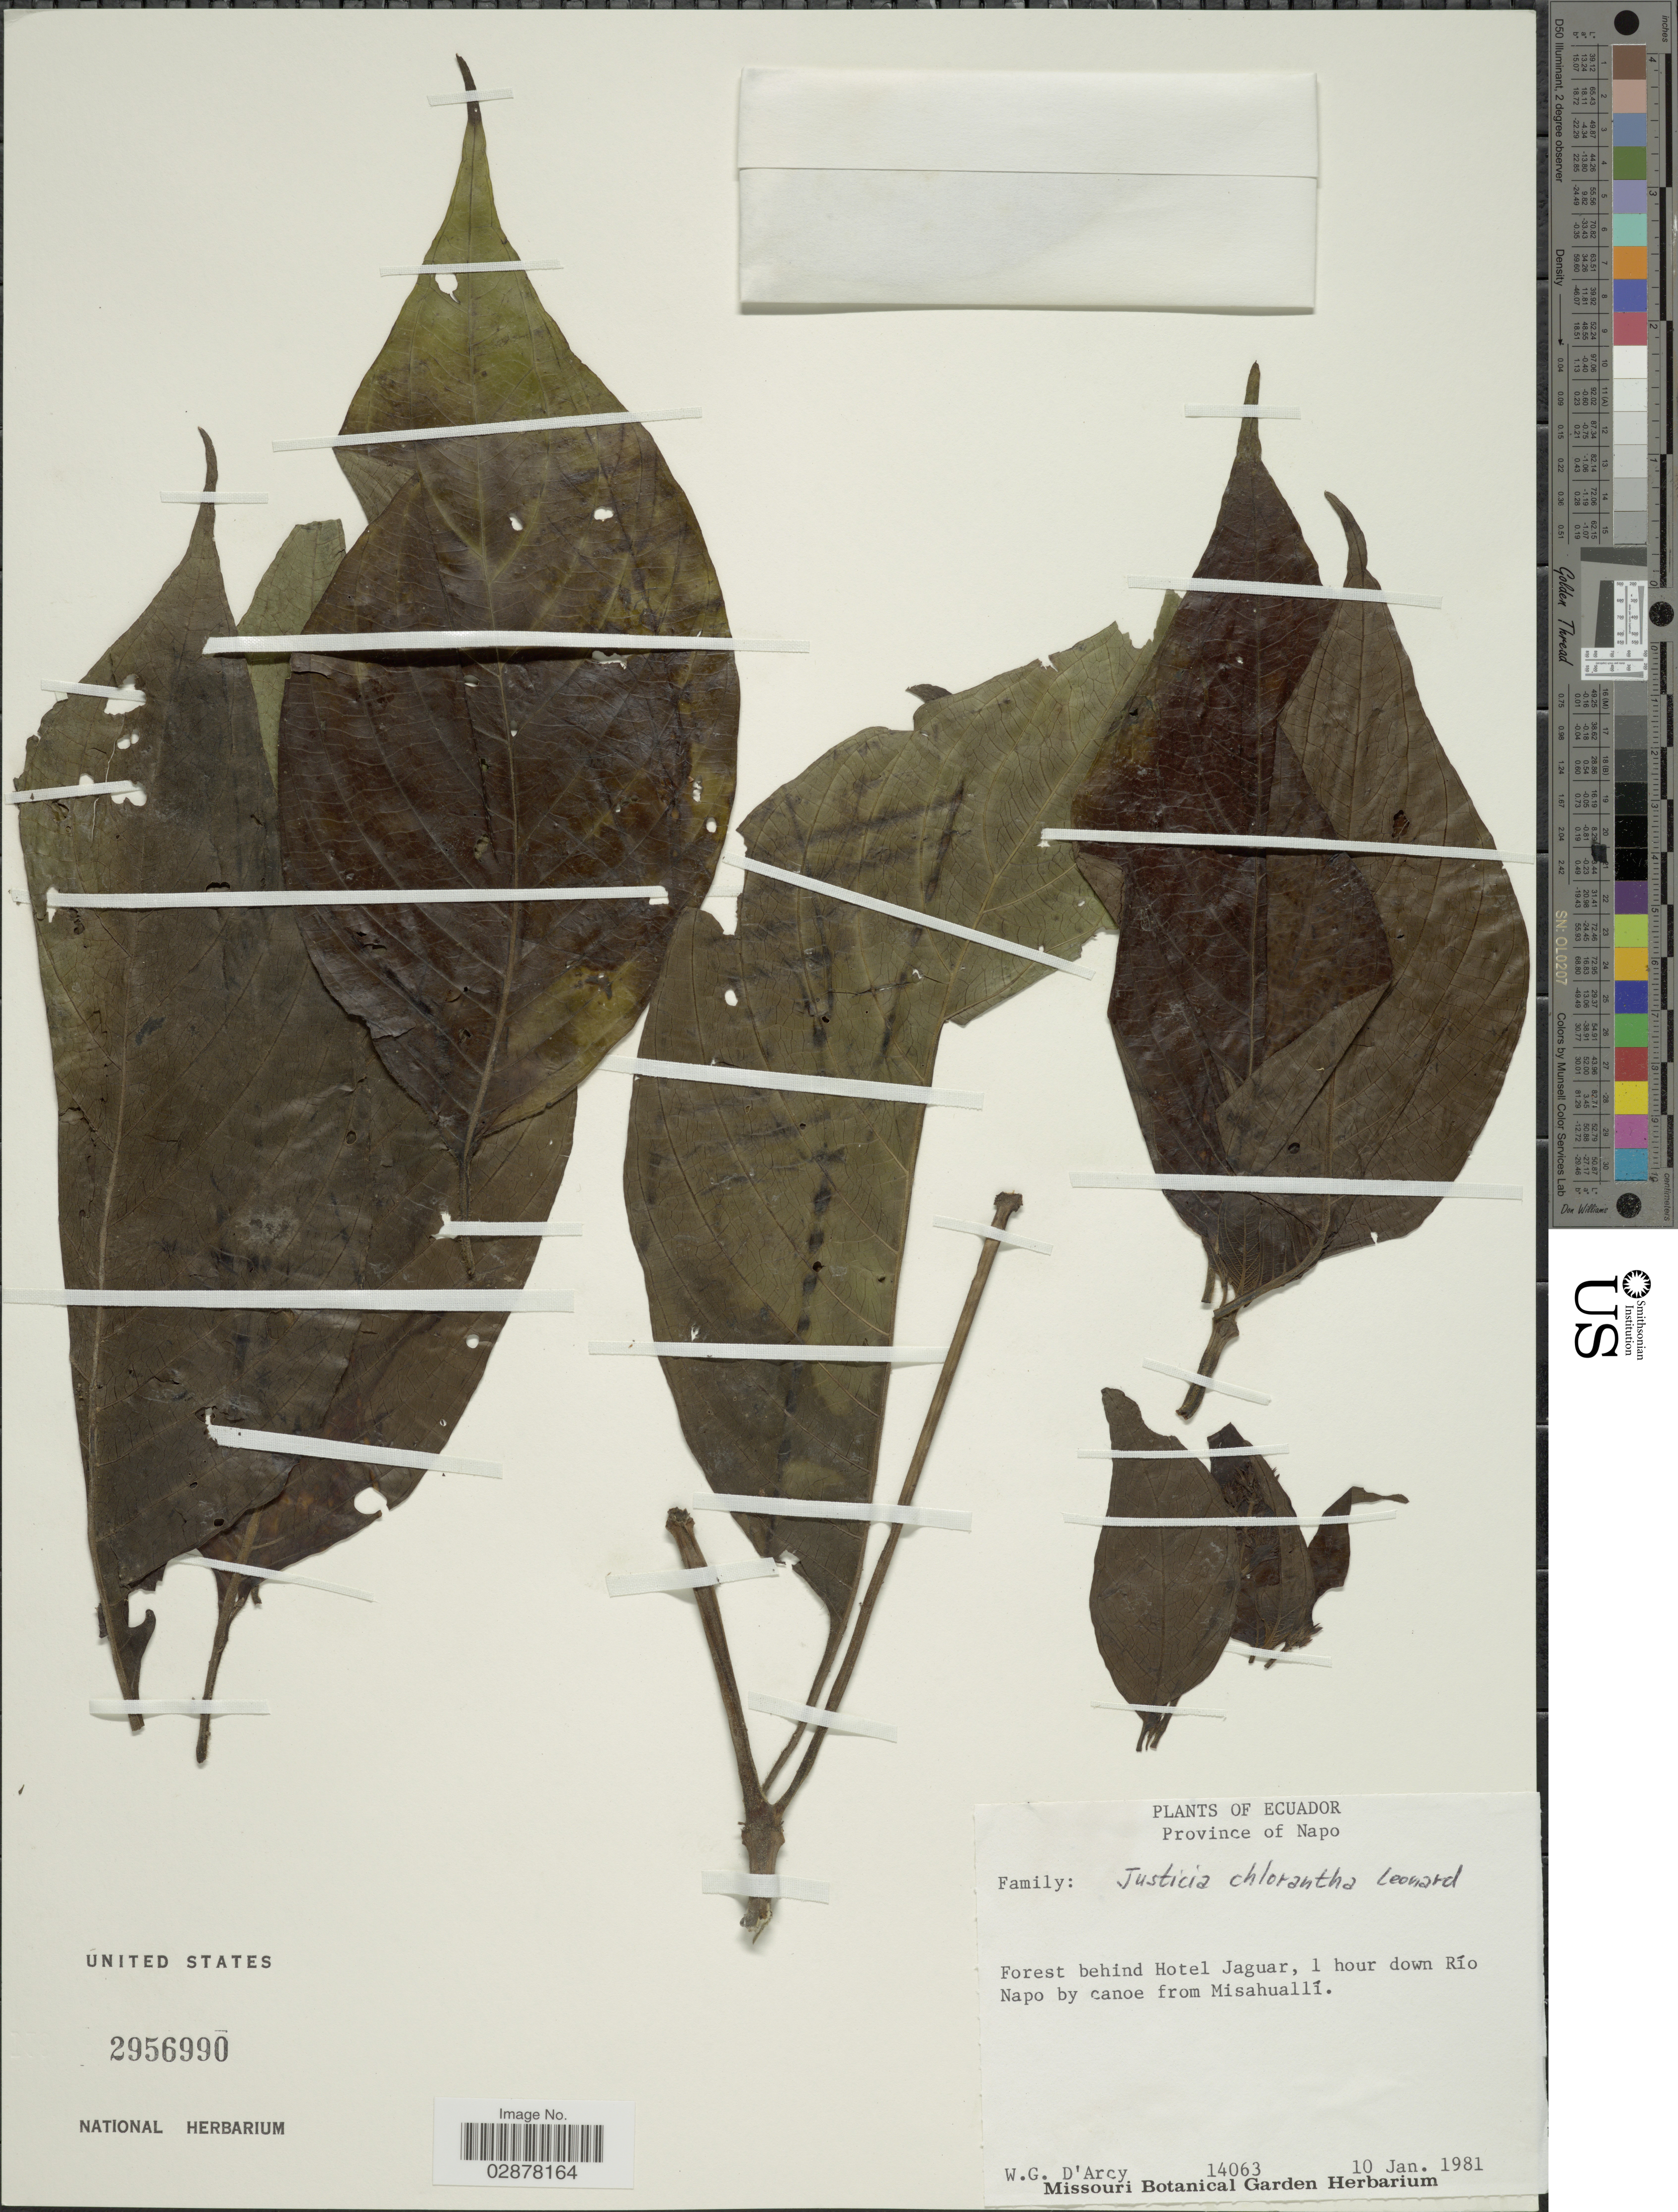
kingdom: Plantae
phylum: Tracheophyta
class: Magnoliopsida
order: Lamiales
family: Acanthaceae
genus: Justicia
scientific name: Justicia chloanantha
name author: Leonard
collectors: W. G. D'Arcy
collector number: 14063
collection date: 1981-01-10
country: Ecuador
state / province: Napo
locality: Forest behind Hotel Jaguar, 1 hour down Río Napo by canoe from Misahuallí.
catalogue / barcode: US 2956990